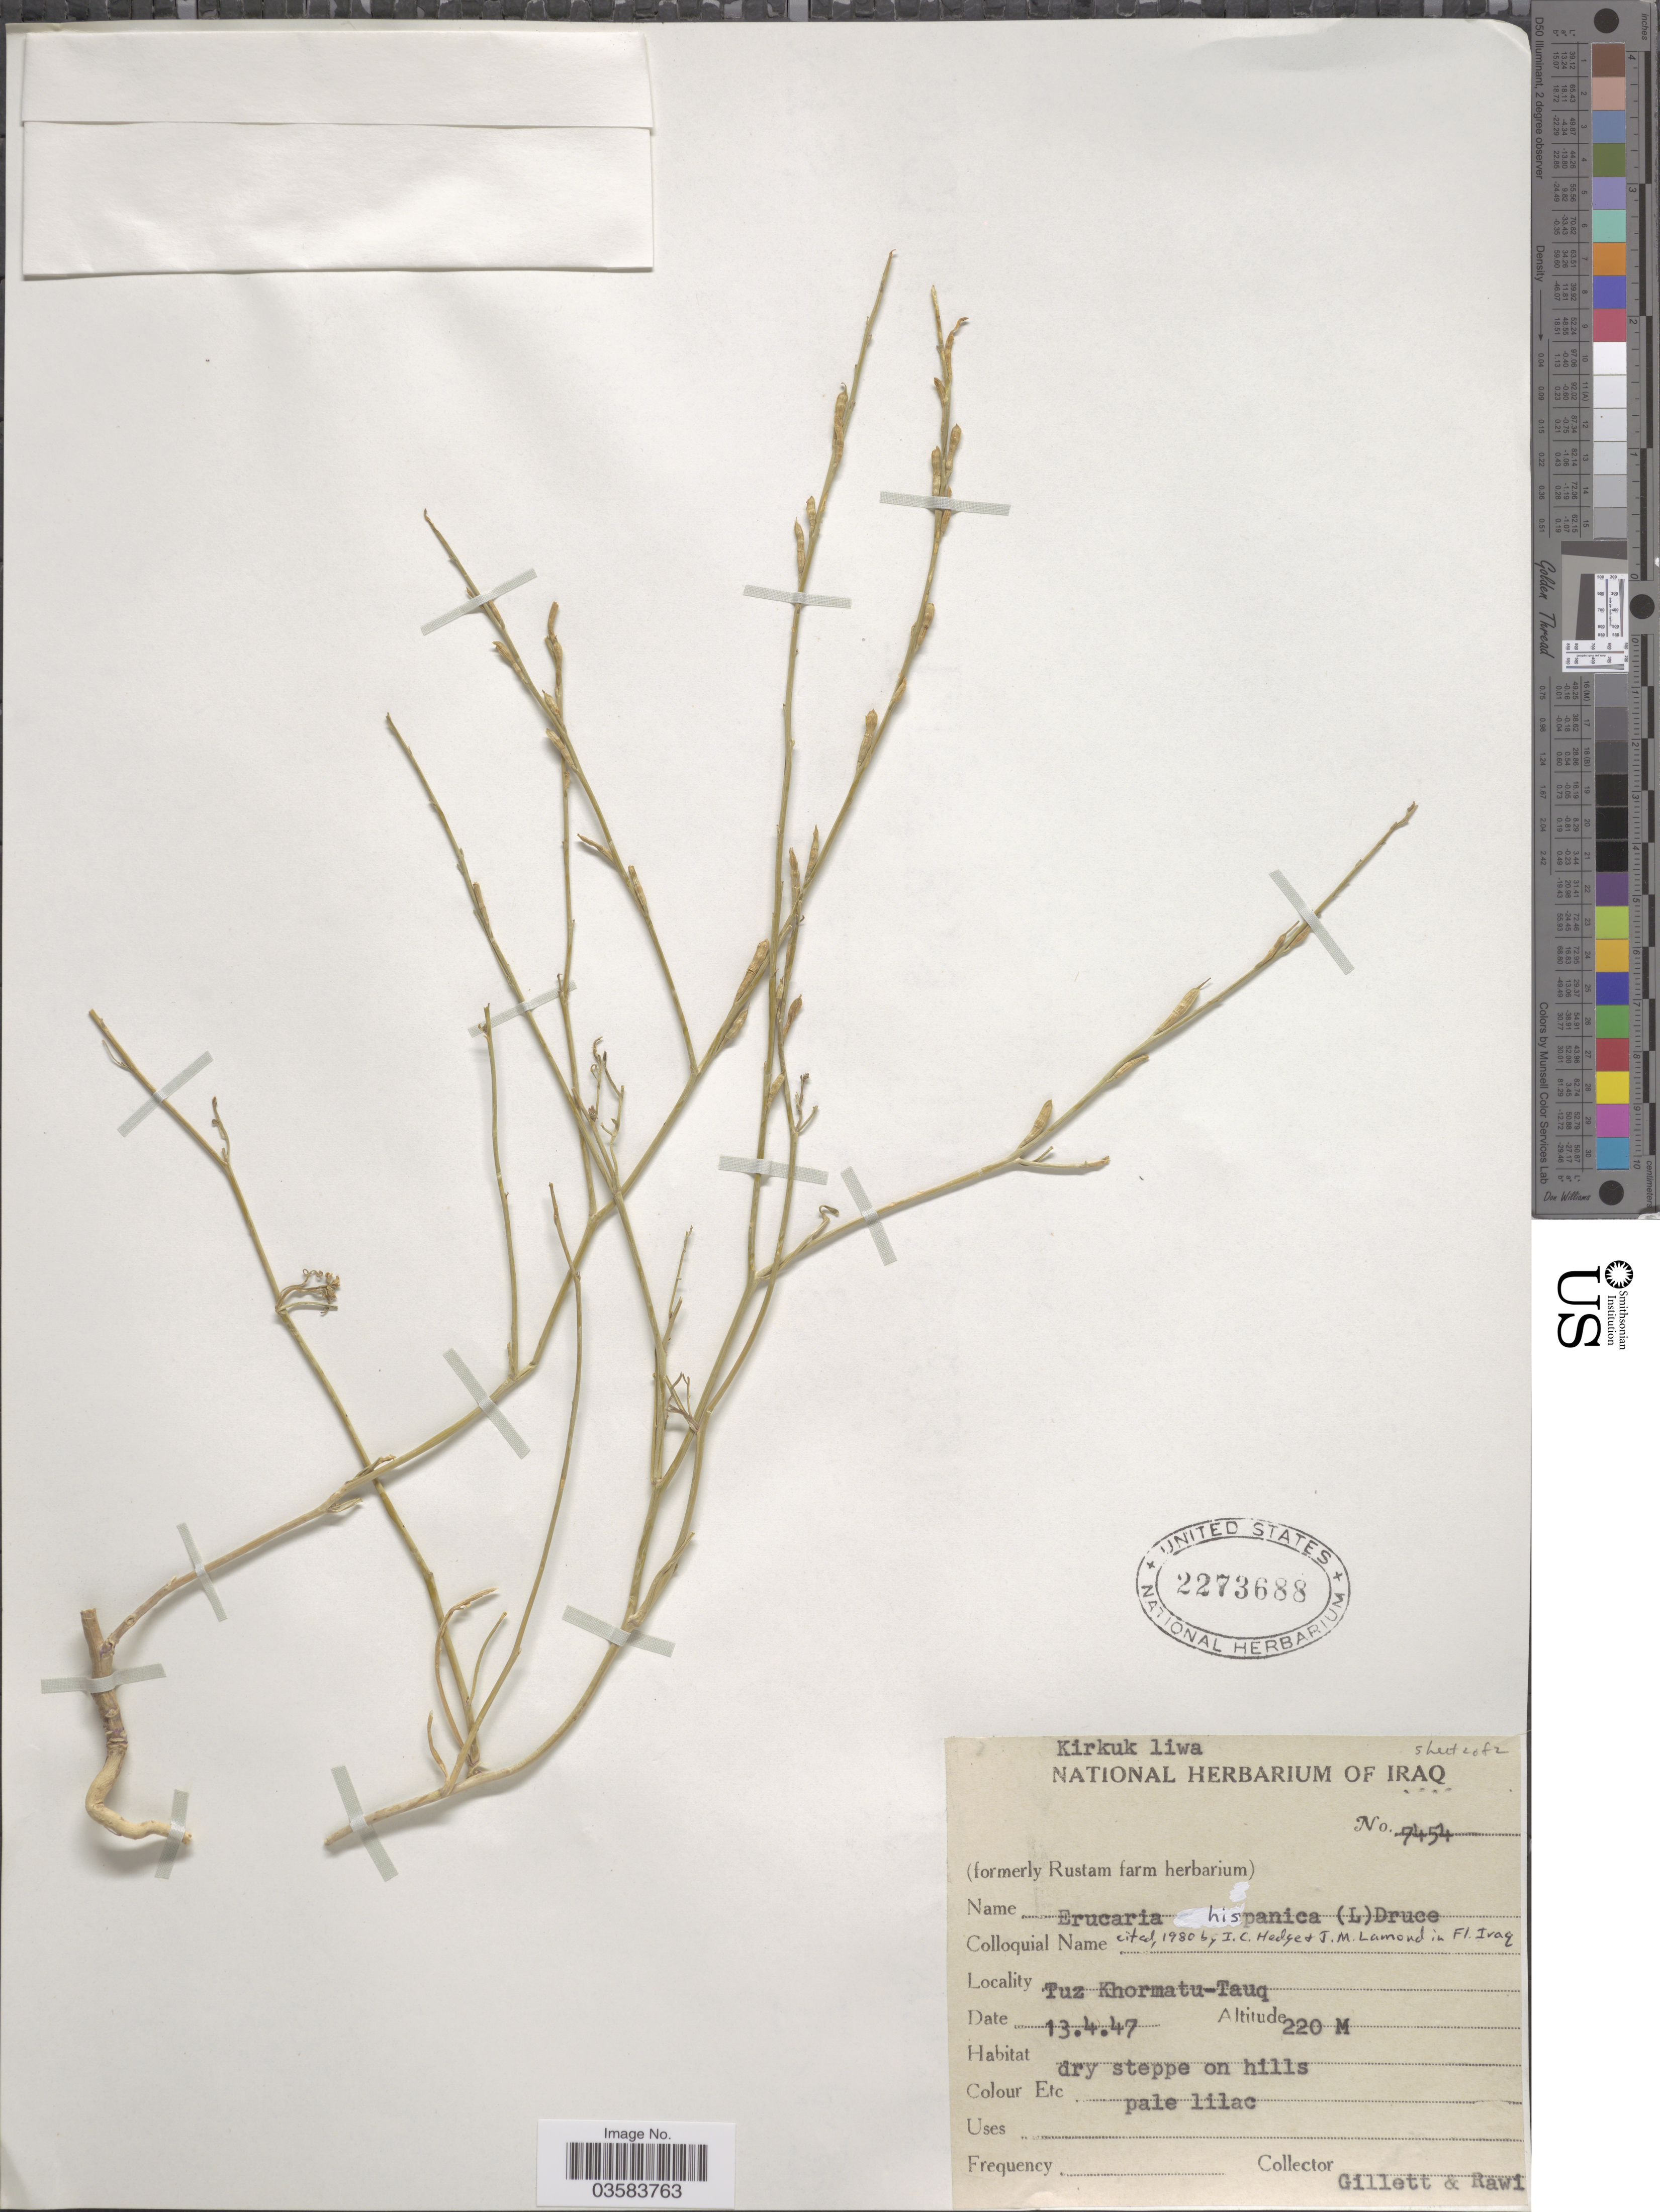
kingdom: Plantae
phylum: Tracheophyta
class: Magnoliopsida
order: Brassicales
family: Brassicaceae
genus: Erucaria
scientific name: Erucaria hispanica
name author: Druce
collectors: Gillett, -- & -. Rawi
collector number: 7454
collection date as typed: Transcribed d/m/y: 13/4/47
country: Iraq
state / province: Kirkūk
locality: Kirkuk Liwa. Tuz Khormatu-Tauq. Dry steppe on hills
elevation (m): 220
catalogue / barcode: US 2273688